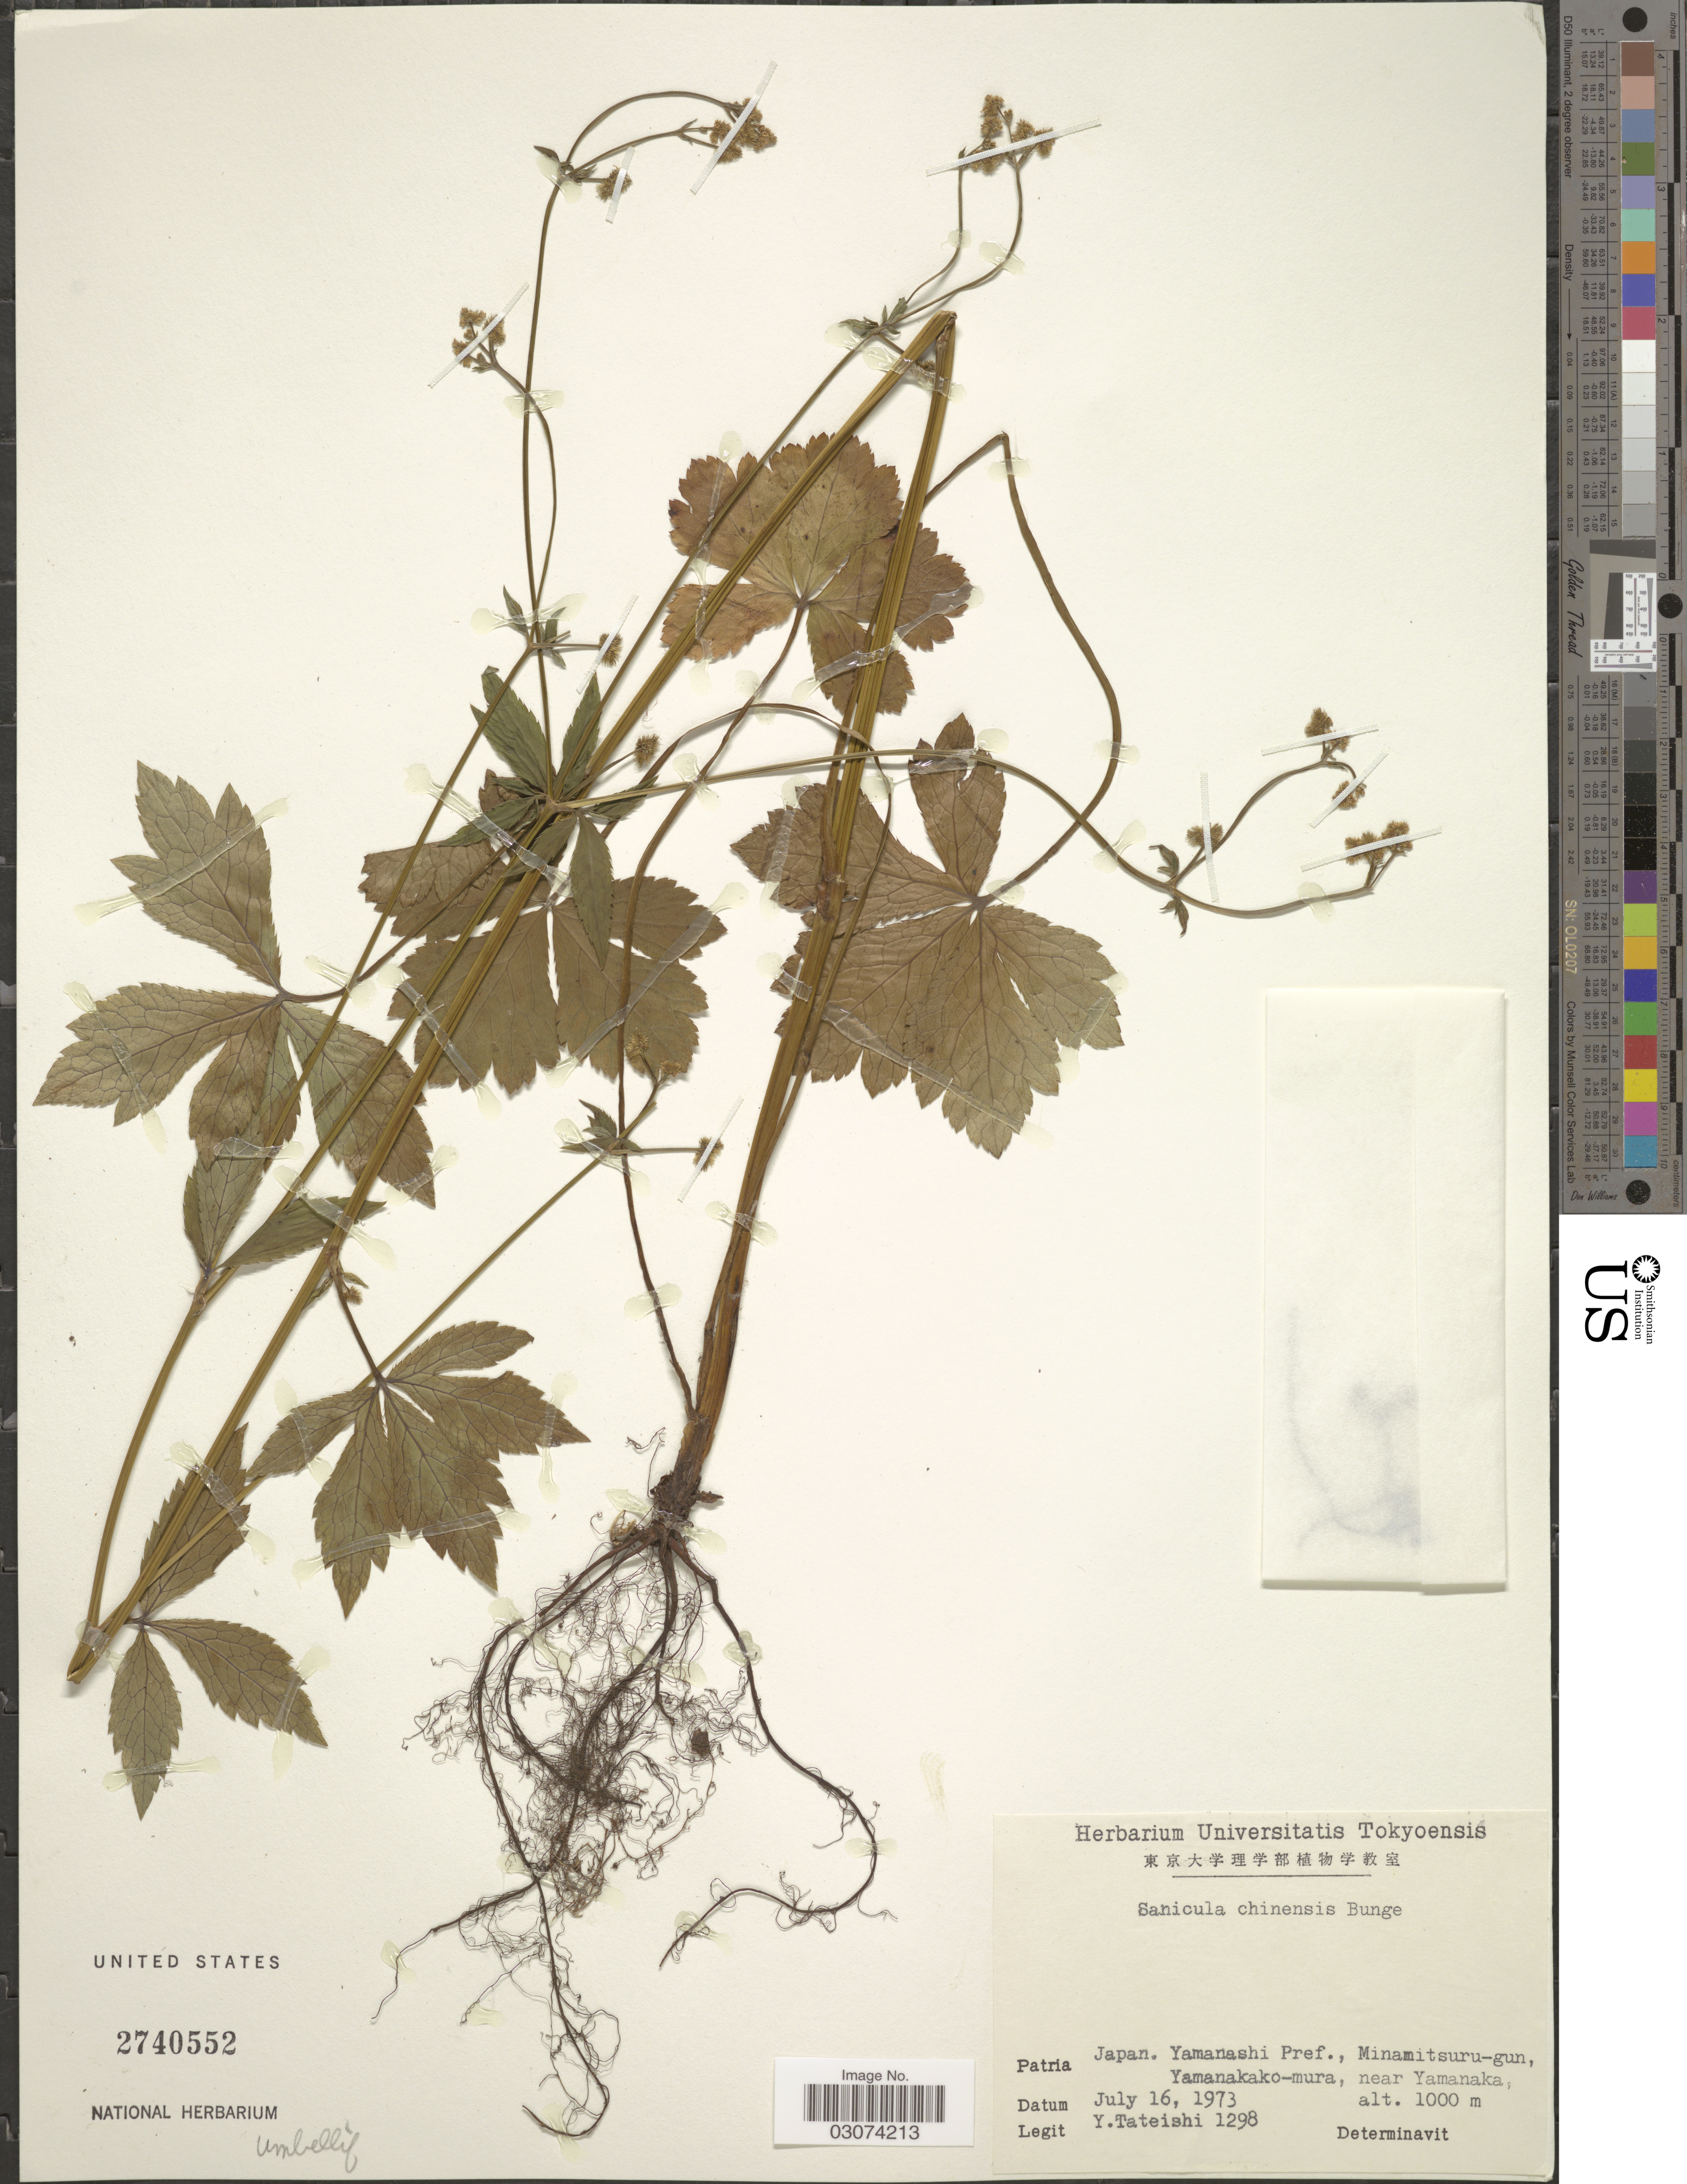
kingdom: Plantae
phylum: Tracheophyta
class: Magnoliopsida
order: Apiales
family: Apiaceae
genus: Sanicula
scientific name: Sanicula chinensis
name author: Bunge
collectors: Y. Tateishi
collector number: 1298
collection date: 1973-07-16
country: Japan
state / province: Yamanasi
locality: Yamanashi Pref., Minamitsuru-gun, Yamanakako-mura, near Yamanaka.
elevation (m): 1000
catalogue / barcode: US 2740552